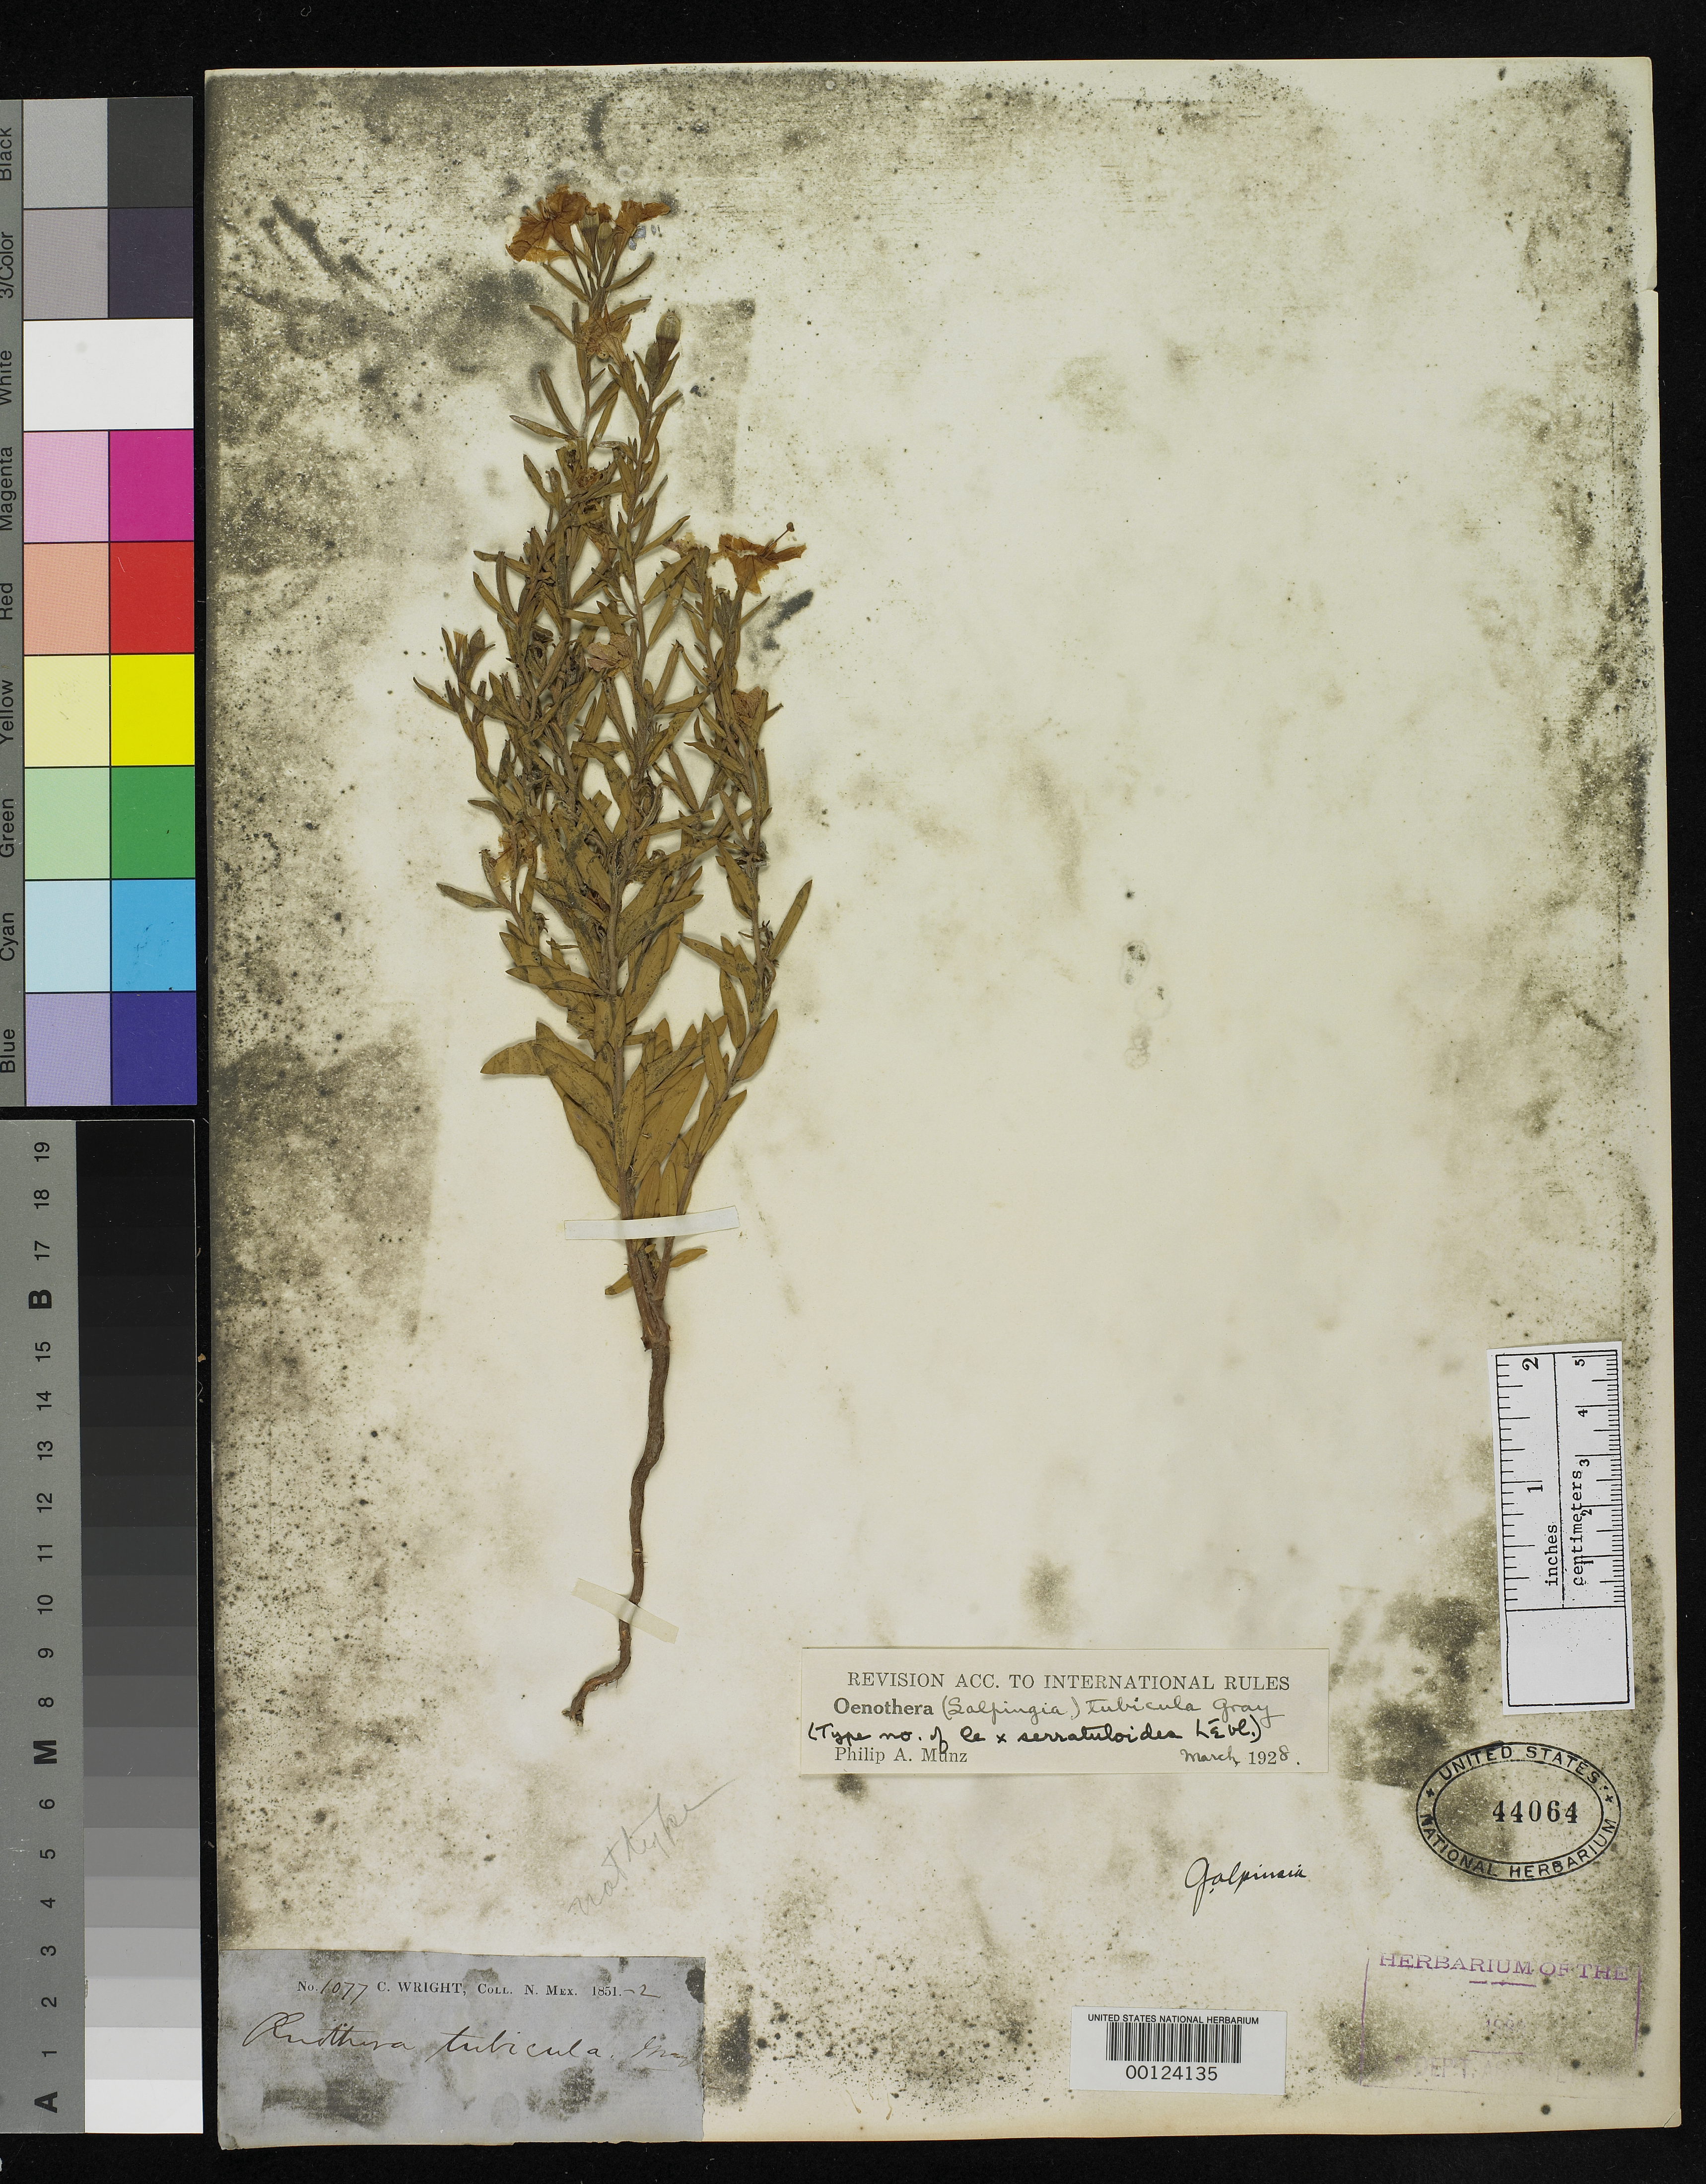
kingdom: Plantae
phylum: Tracheophyta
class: Magnoliopsida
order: Myrtales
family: Onagraceae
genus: Oenothera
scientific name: Oenothera serratuloides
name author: H. Lév.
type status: Isotype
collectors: C. Wright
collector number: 1077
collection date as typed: Jun 1851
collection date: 1851-06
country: United States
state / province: New Mexico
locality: Pecos.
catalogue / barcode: US 44064